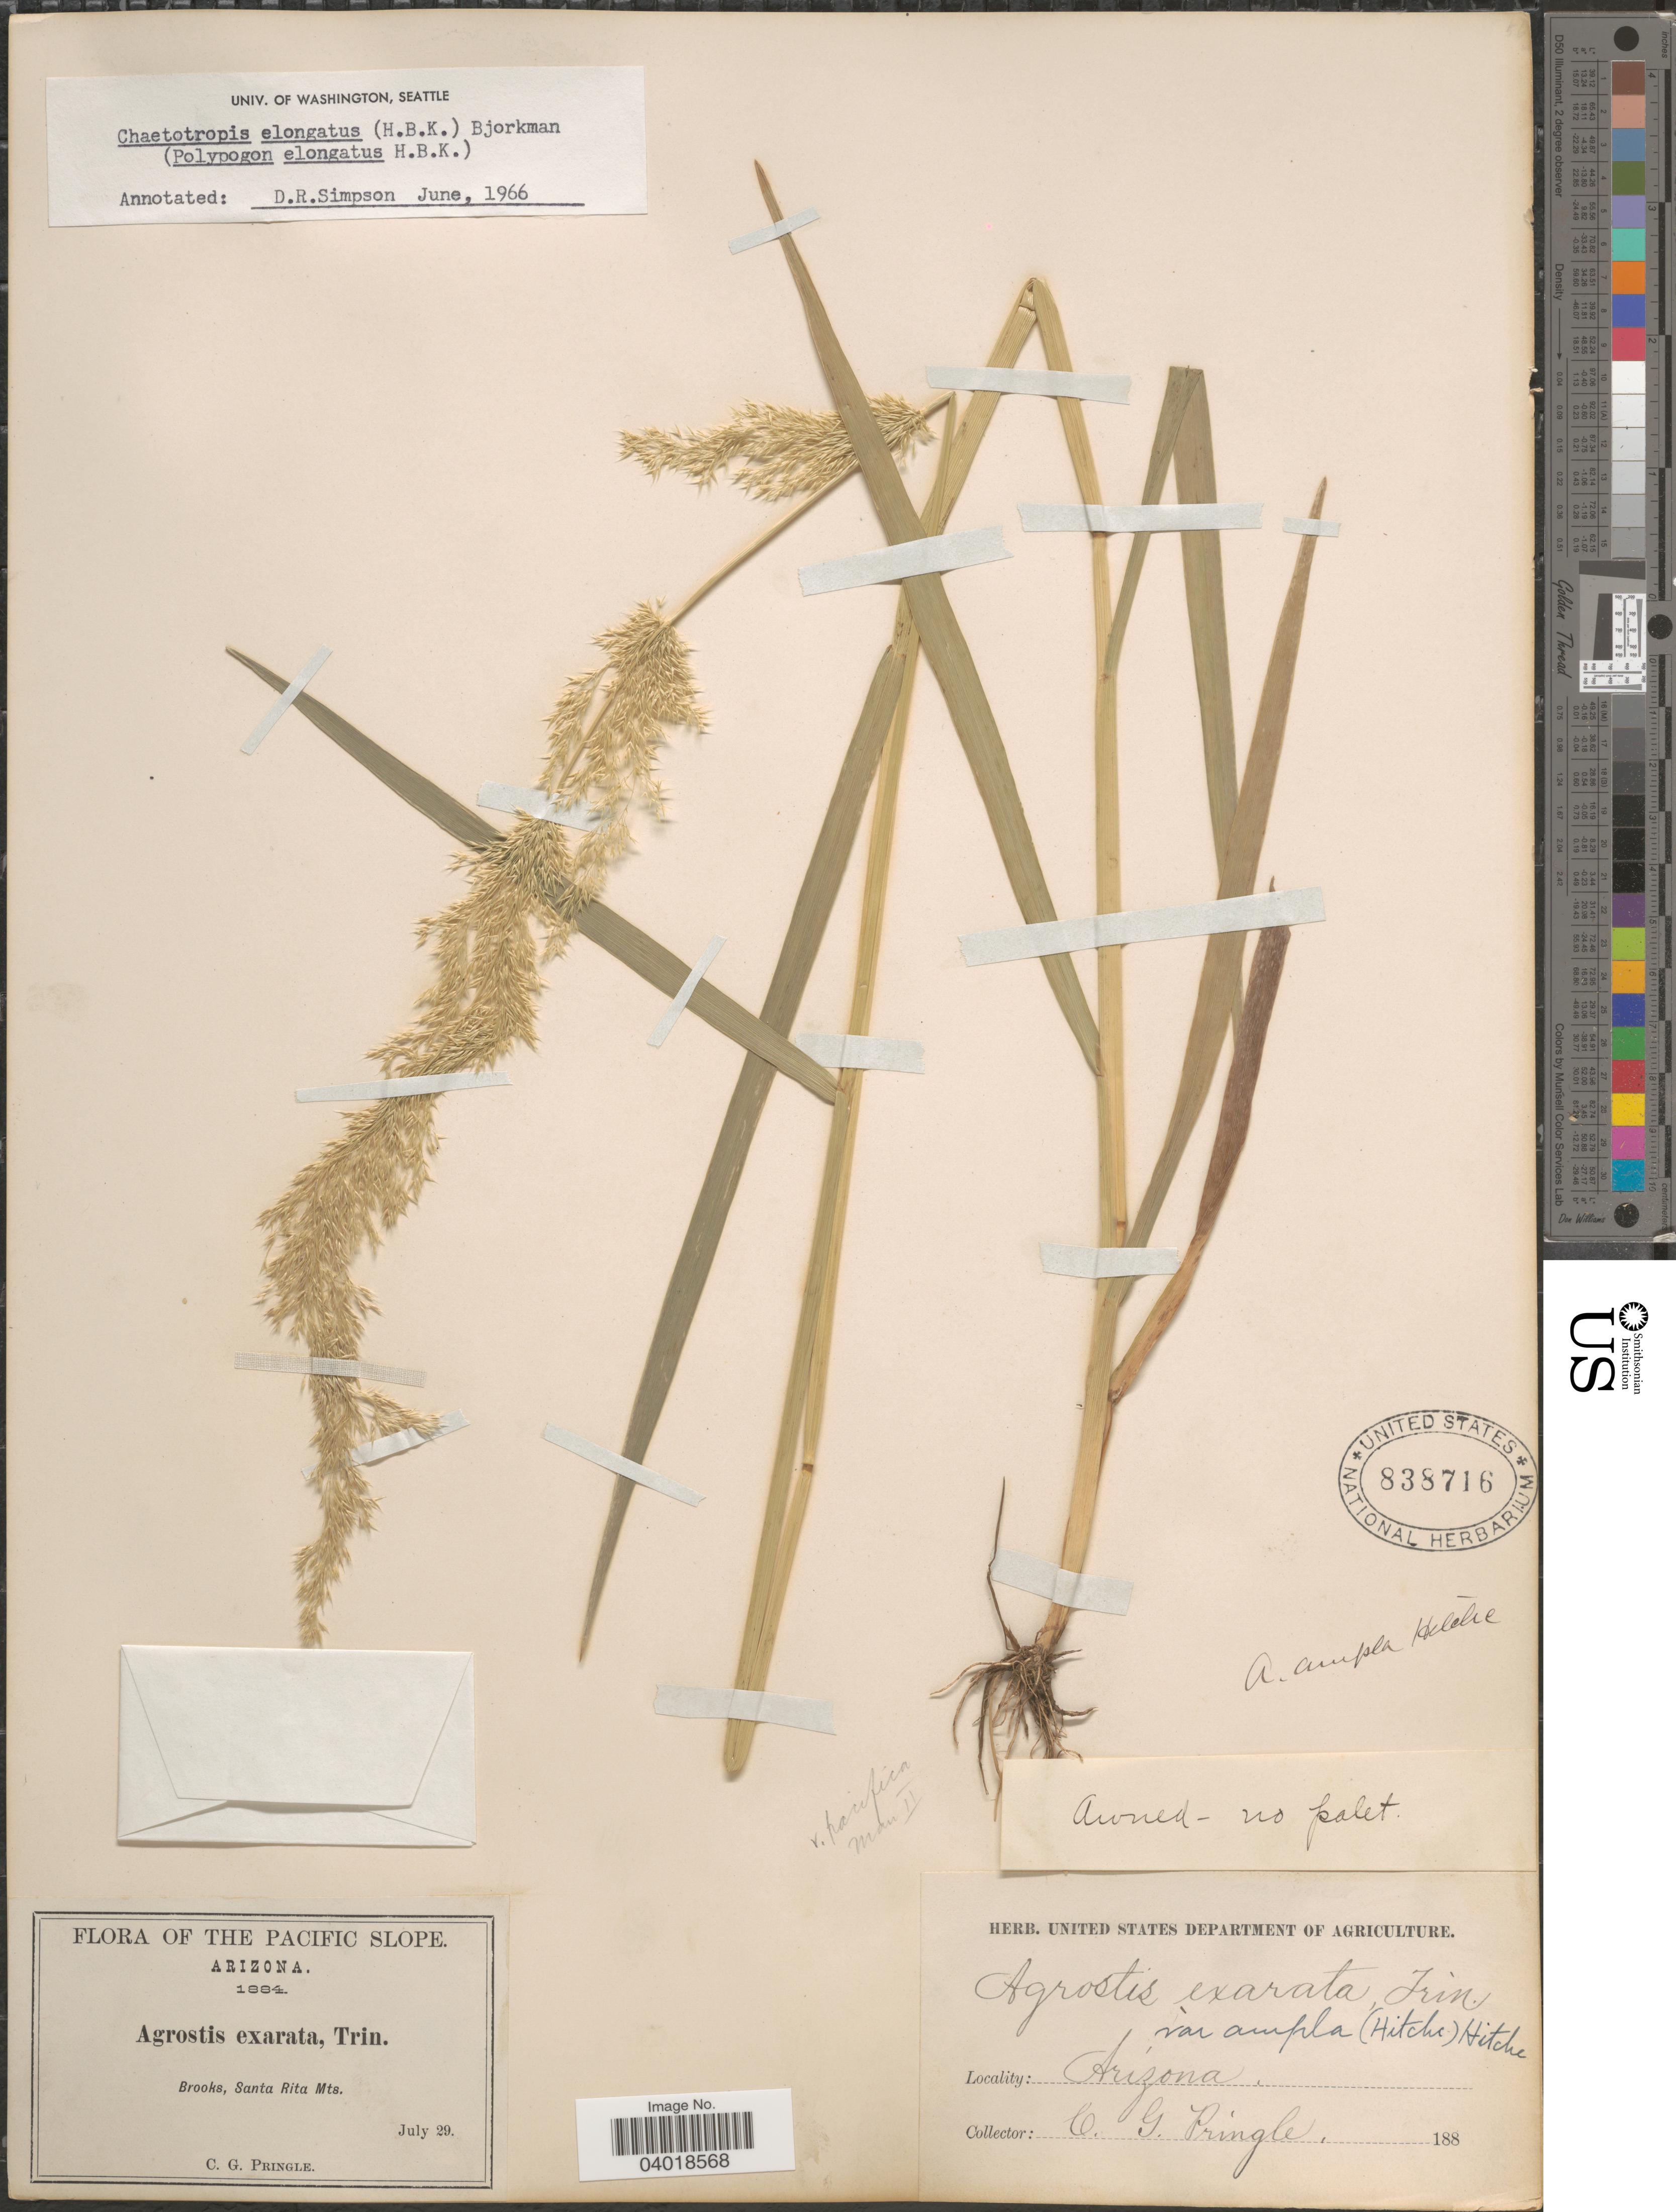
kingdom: Plantae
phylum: Tracheophyta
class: Liliopsida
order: Poales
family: Poaceae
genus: Agrostis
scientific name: Agrostis exarata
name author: Trin.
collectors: C. G. Pringle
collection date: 1884-07-29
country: United States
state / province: Arizona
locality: The Pacific Slope. Brooks, Santa Rita Mts.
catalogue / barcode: US 838716